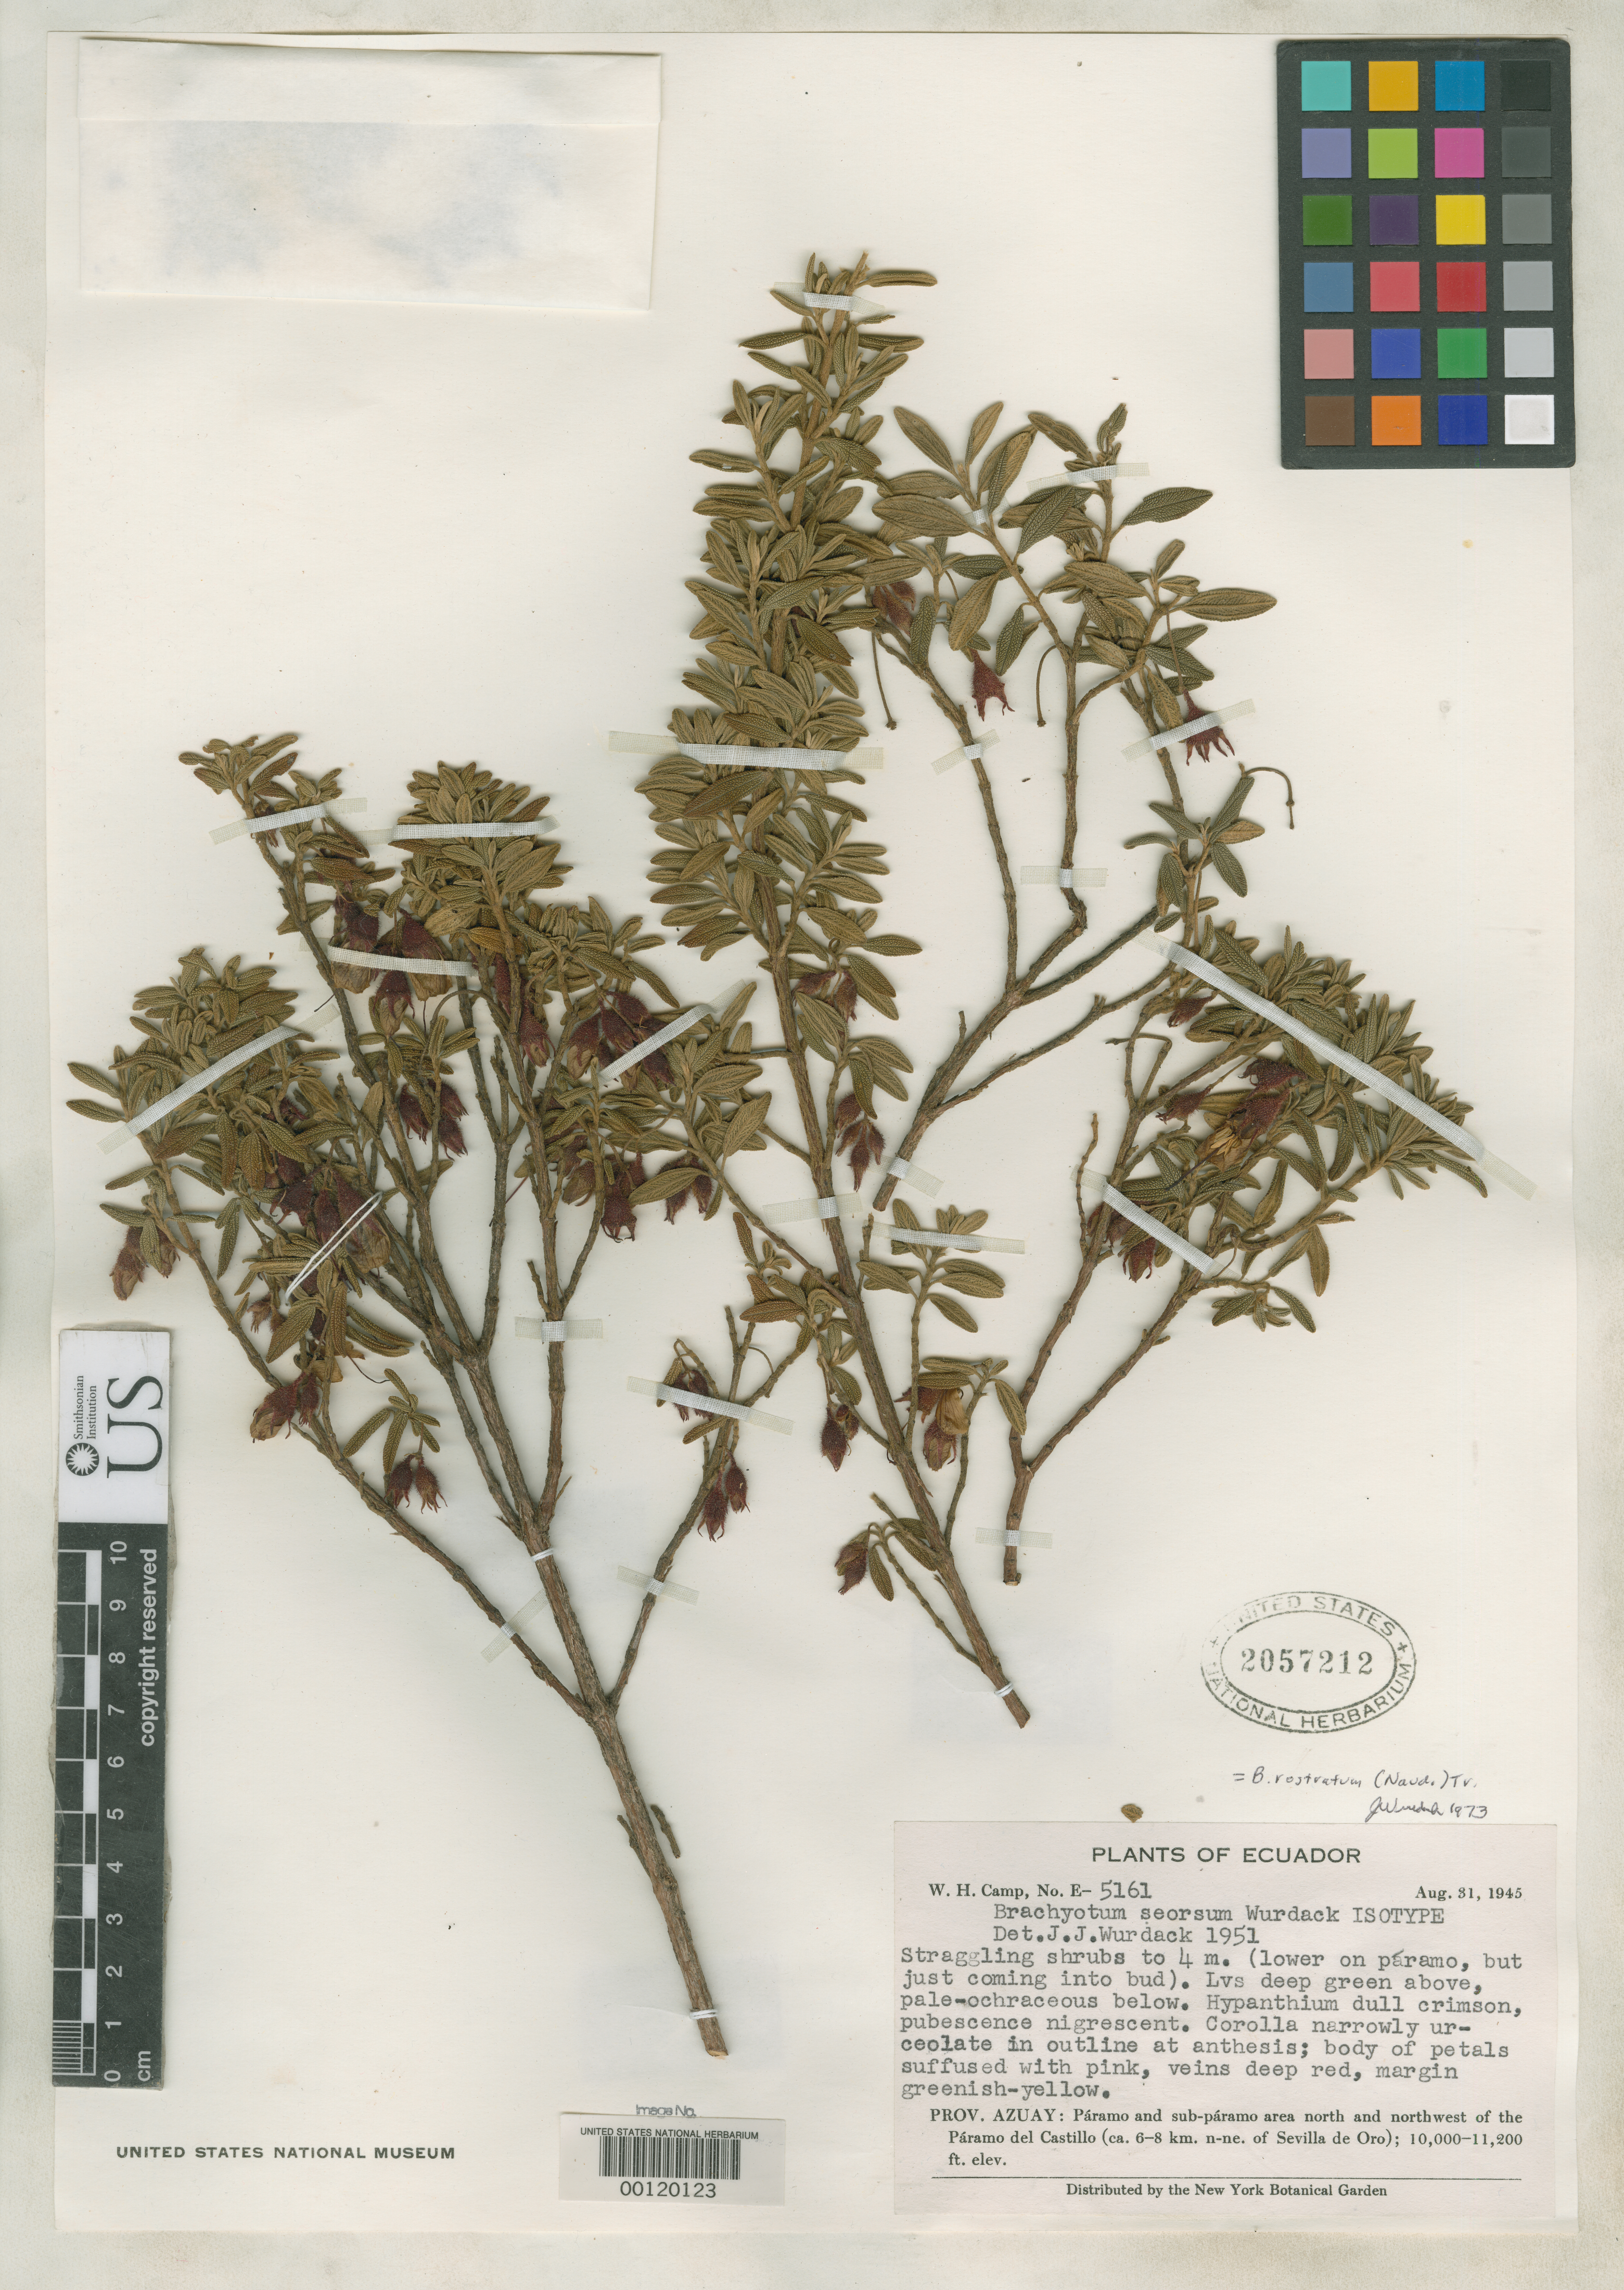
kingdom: Plantae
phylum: Tracheophyta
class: Magnoliopsida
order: Myrtales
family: Melastomataceae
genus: Brachyotum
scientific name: Brachyotum seorsum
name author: Wurdack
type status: Isotype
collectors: W. H. Camp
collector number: E-5161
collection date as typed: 31 Aug 1945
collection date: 1945-08-31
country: Ecuador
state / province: Azuay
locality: N & NW of Paramo del Castillo, ca 6-8 km NNE of Sevilla de Oro.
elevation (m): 3048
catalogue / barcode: US 2057212